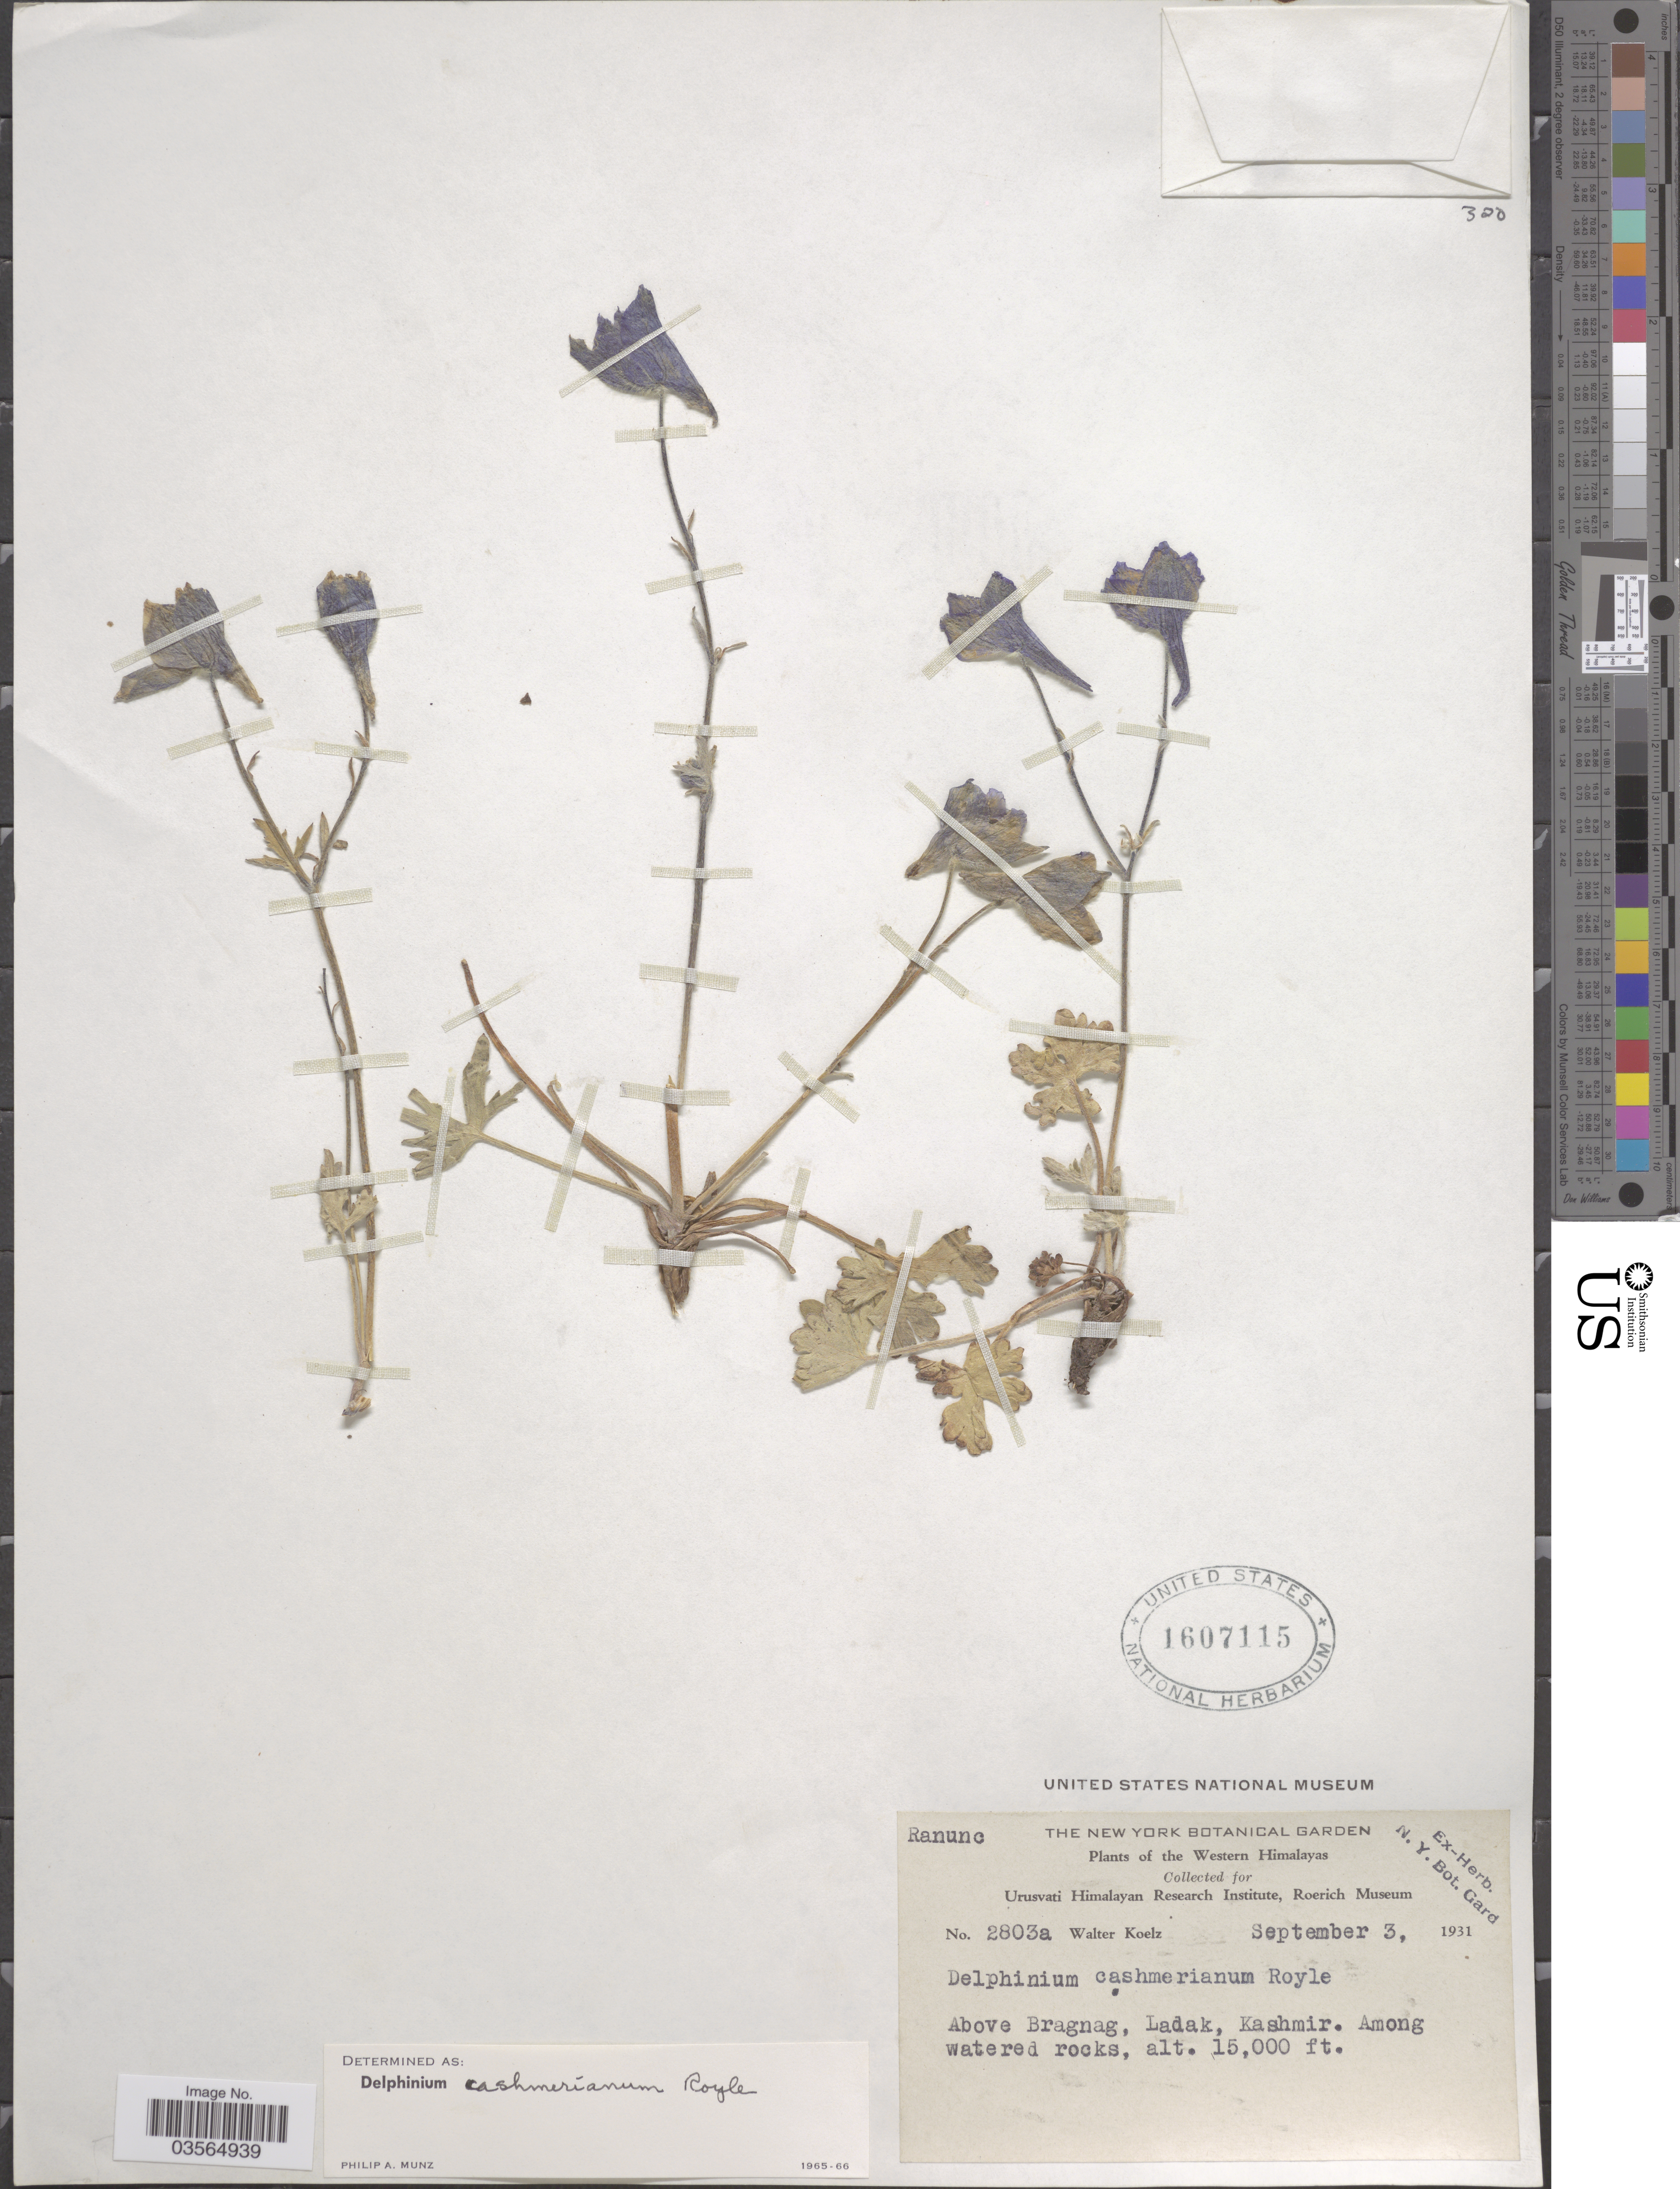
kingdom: Plantae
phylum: Tracheophyta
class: Magnoliopsida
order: Ranunculales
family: Ranunculaceae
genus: Delphinium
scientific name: Delphinium cashmerianum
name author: Royle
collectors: W. N. Koelz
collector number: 2803a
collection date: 1931-09-03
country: India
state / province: Ladakh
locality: Western Himalayas. Above Bragnag, Ladak, Kashmir.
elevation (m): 4572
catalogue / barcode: US 1607115